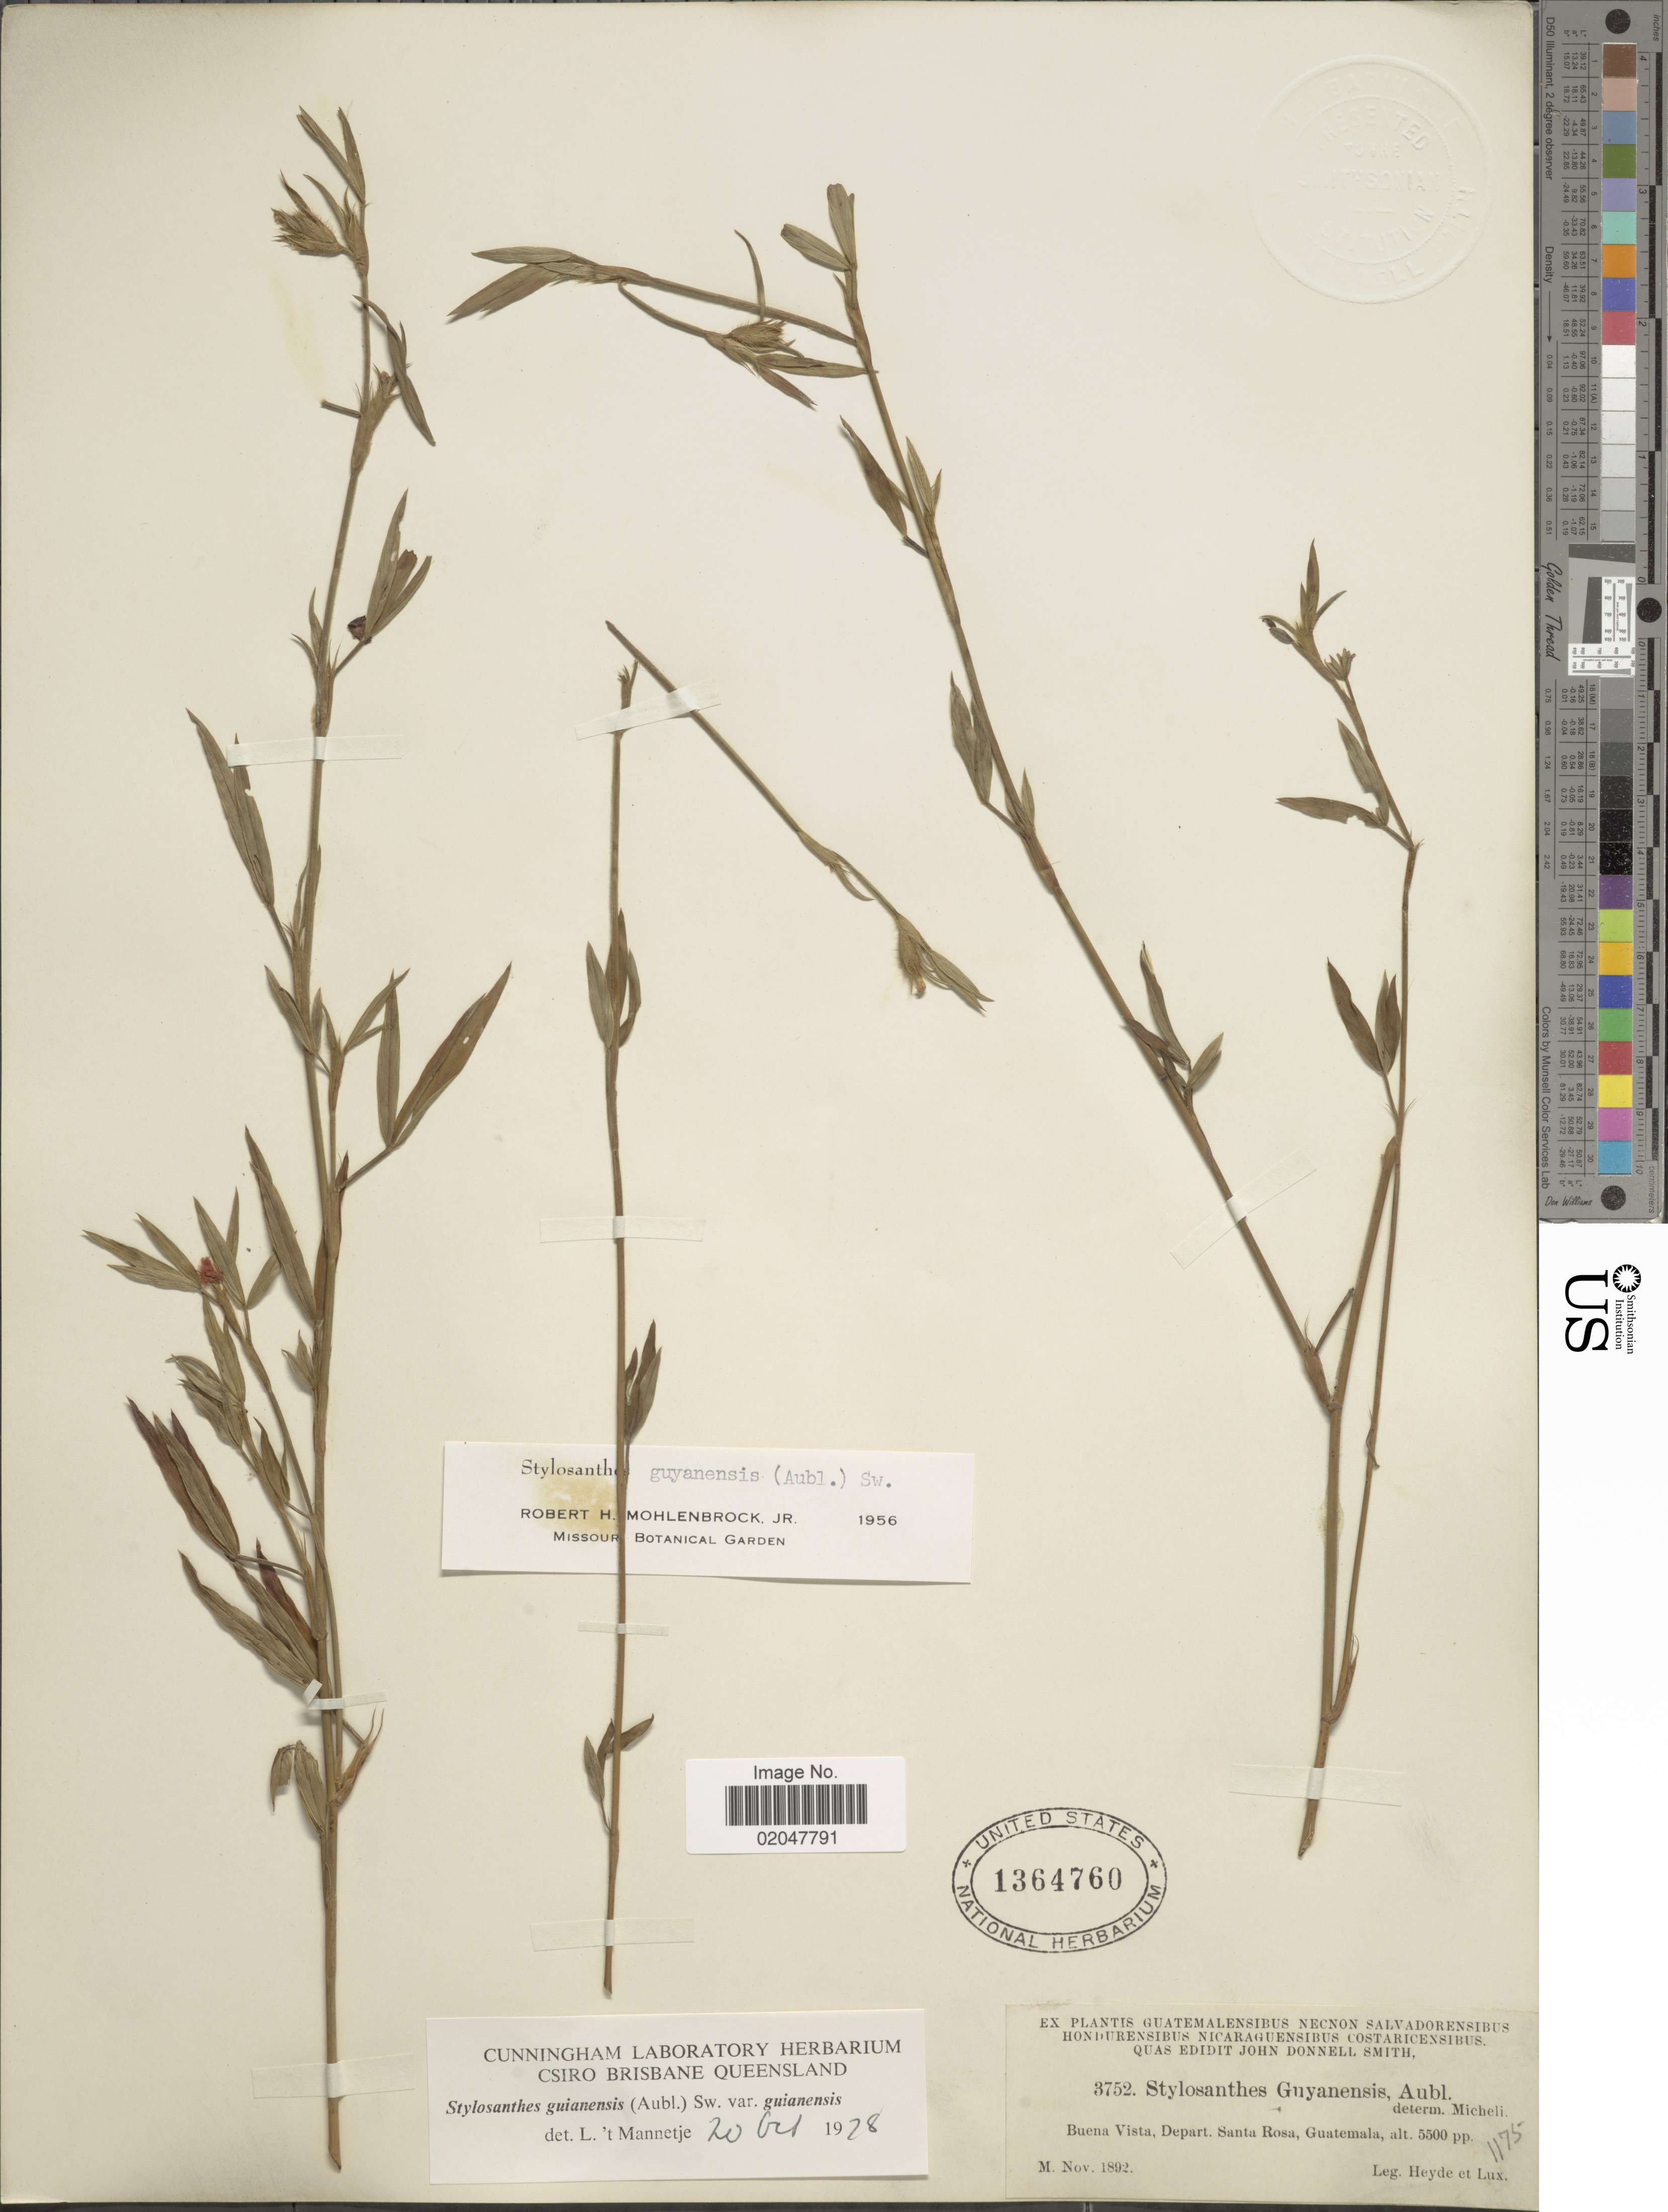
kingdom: Plantae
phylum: Tracheophyta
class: Magnoliopsida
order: Fabales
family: Fabaceae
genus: Stylosanthes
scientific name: Stylosanthes guianensis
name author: (Aubl.) Sw.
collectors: Heyde & Lux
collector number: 3752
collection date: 1892-11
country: Guatemala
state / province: Santa Rosa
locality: Buena Vista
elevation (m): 1676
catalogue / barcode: US 1364760